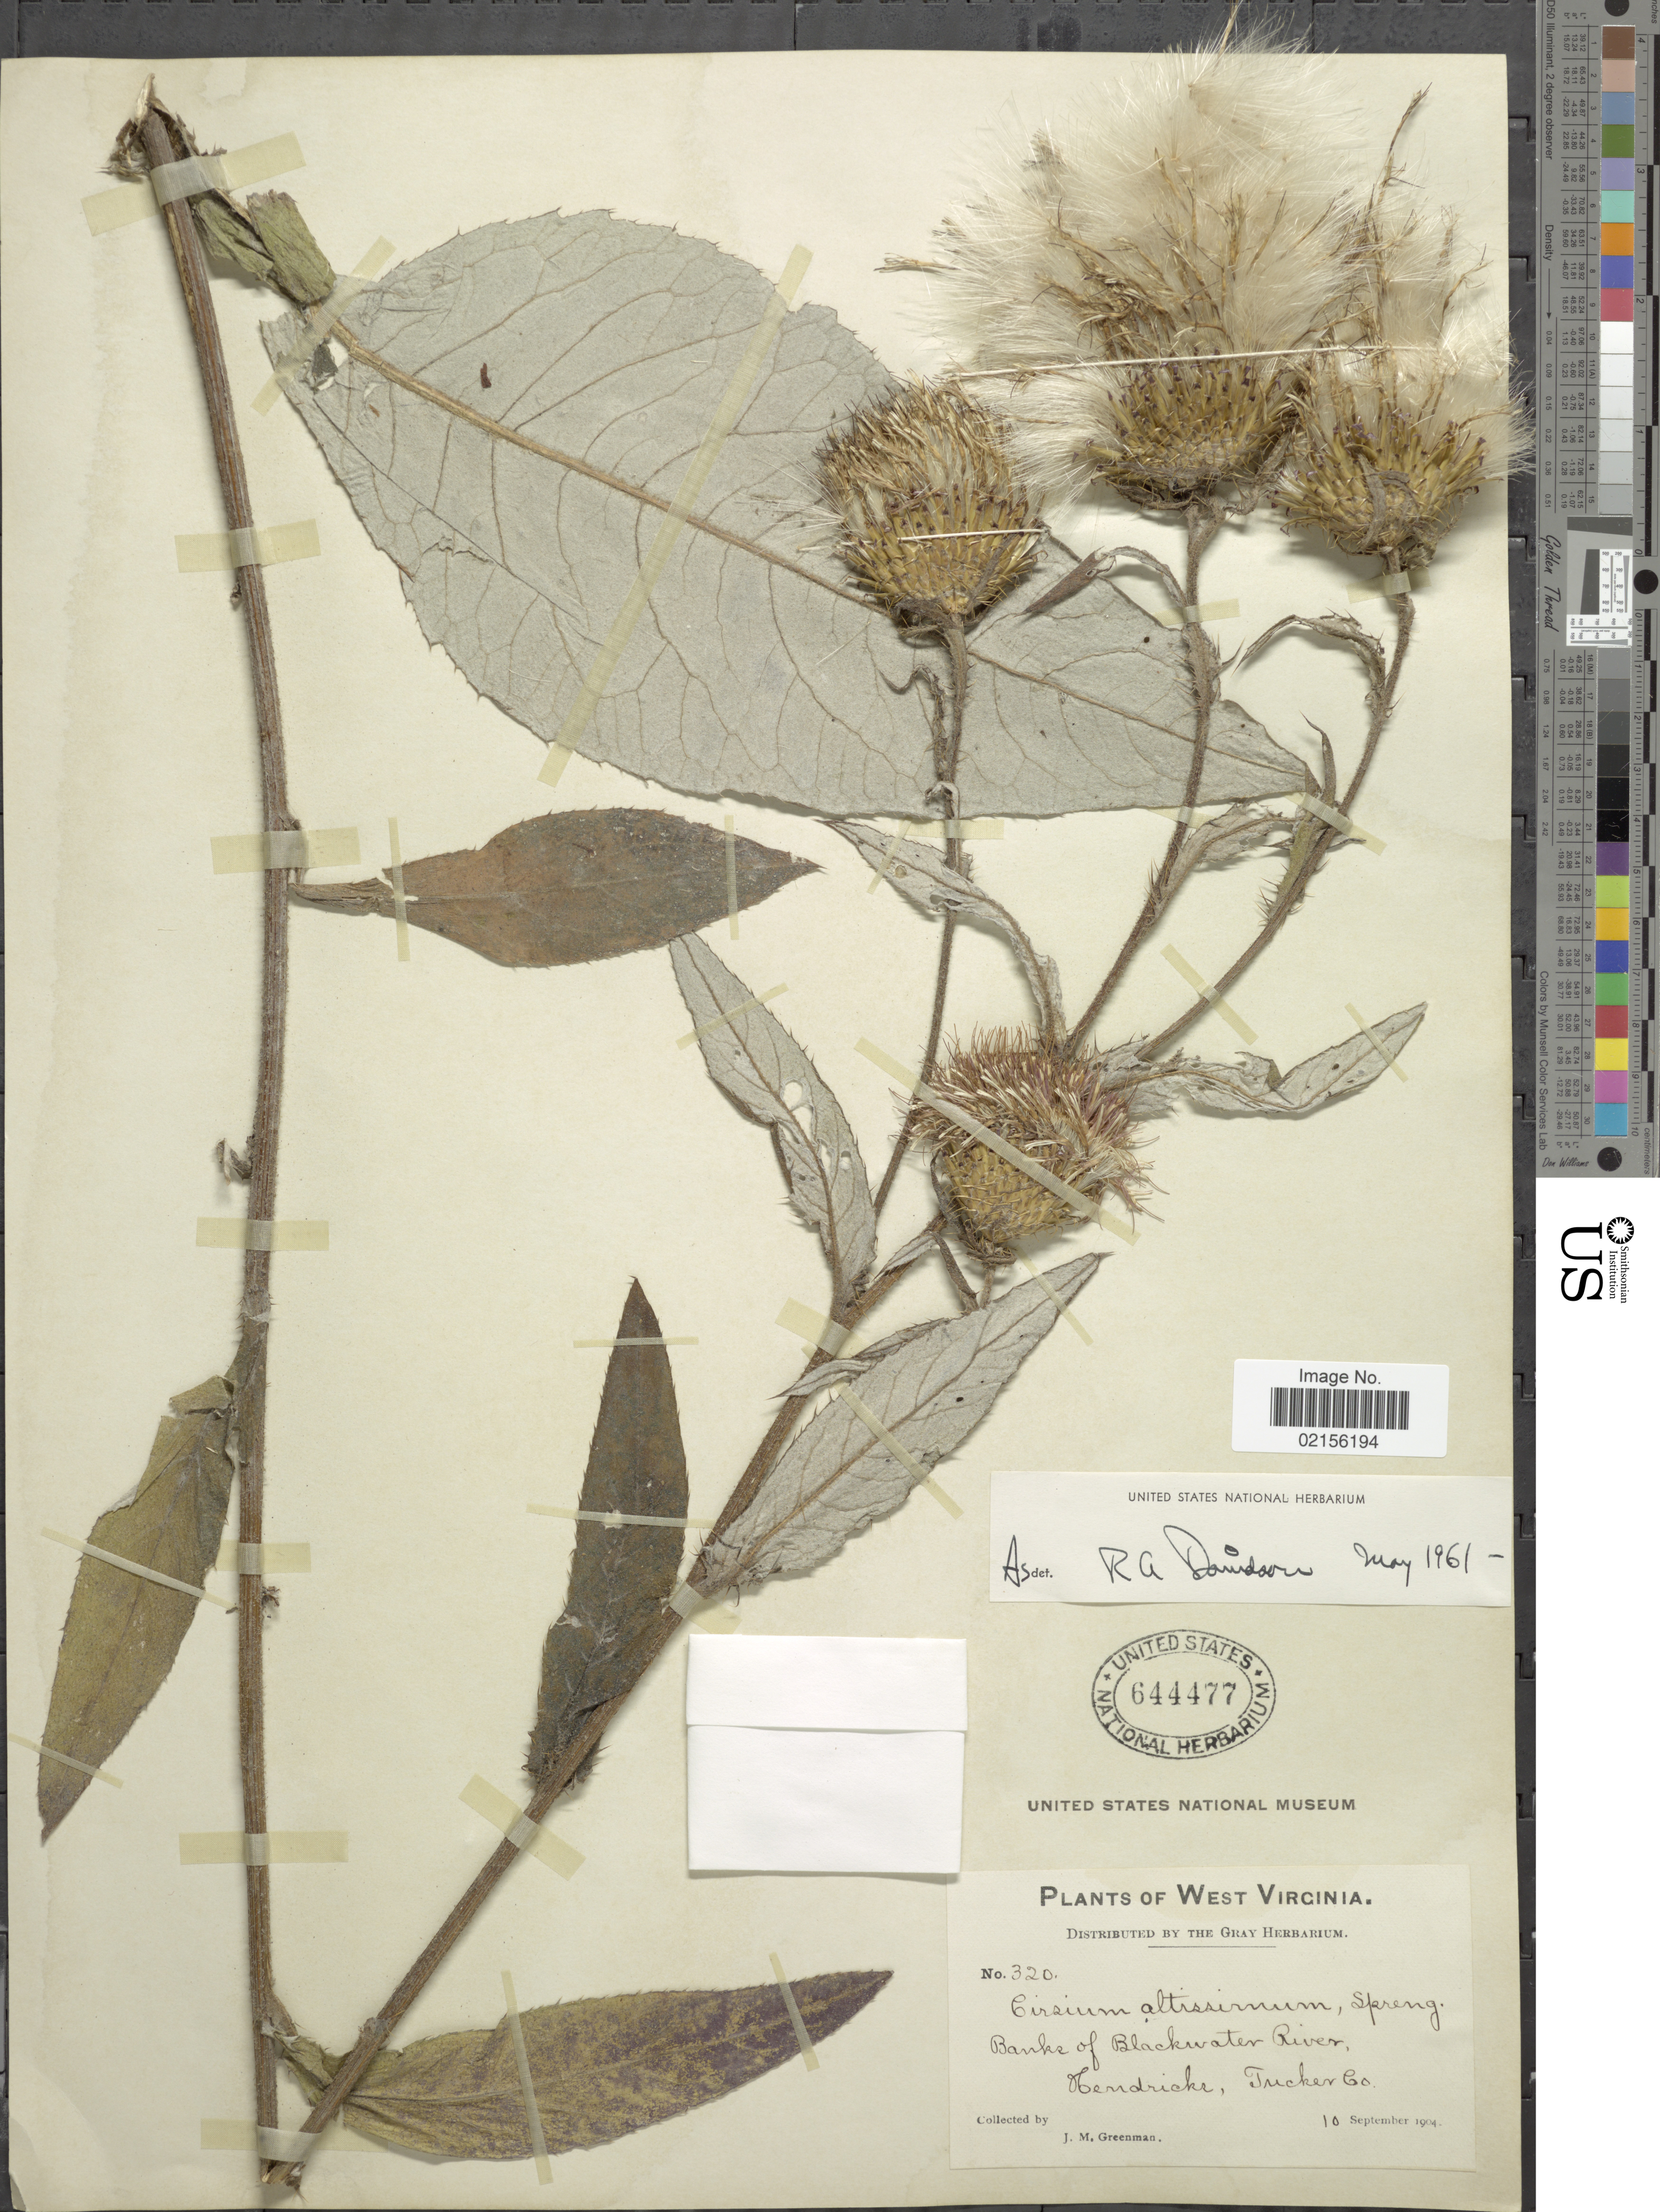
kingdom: Plantae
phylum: Tracheophyta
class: Magnoliopsida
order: Asterales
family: Asteraceae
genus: Cirsium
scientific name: Cirsium altissimum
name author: (L.) Spreng.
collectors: J. M. Greenman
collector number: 320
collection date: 1904-09-10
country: United States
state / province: West Virginia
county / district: Tucker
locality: Banks of Blackwater River, Hendricks, Tucker Co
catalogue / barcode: US 644477